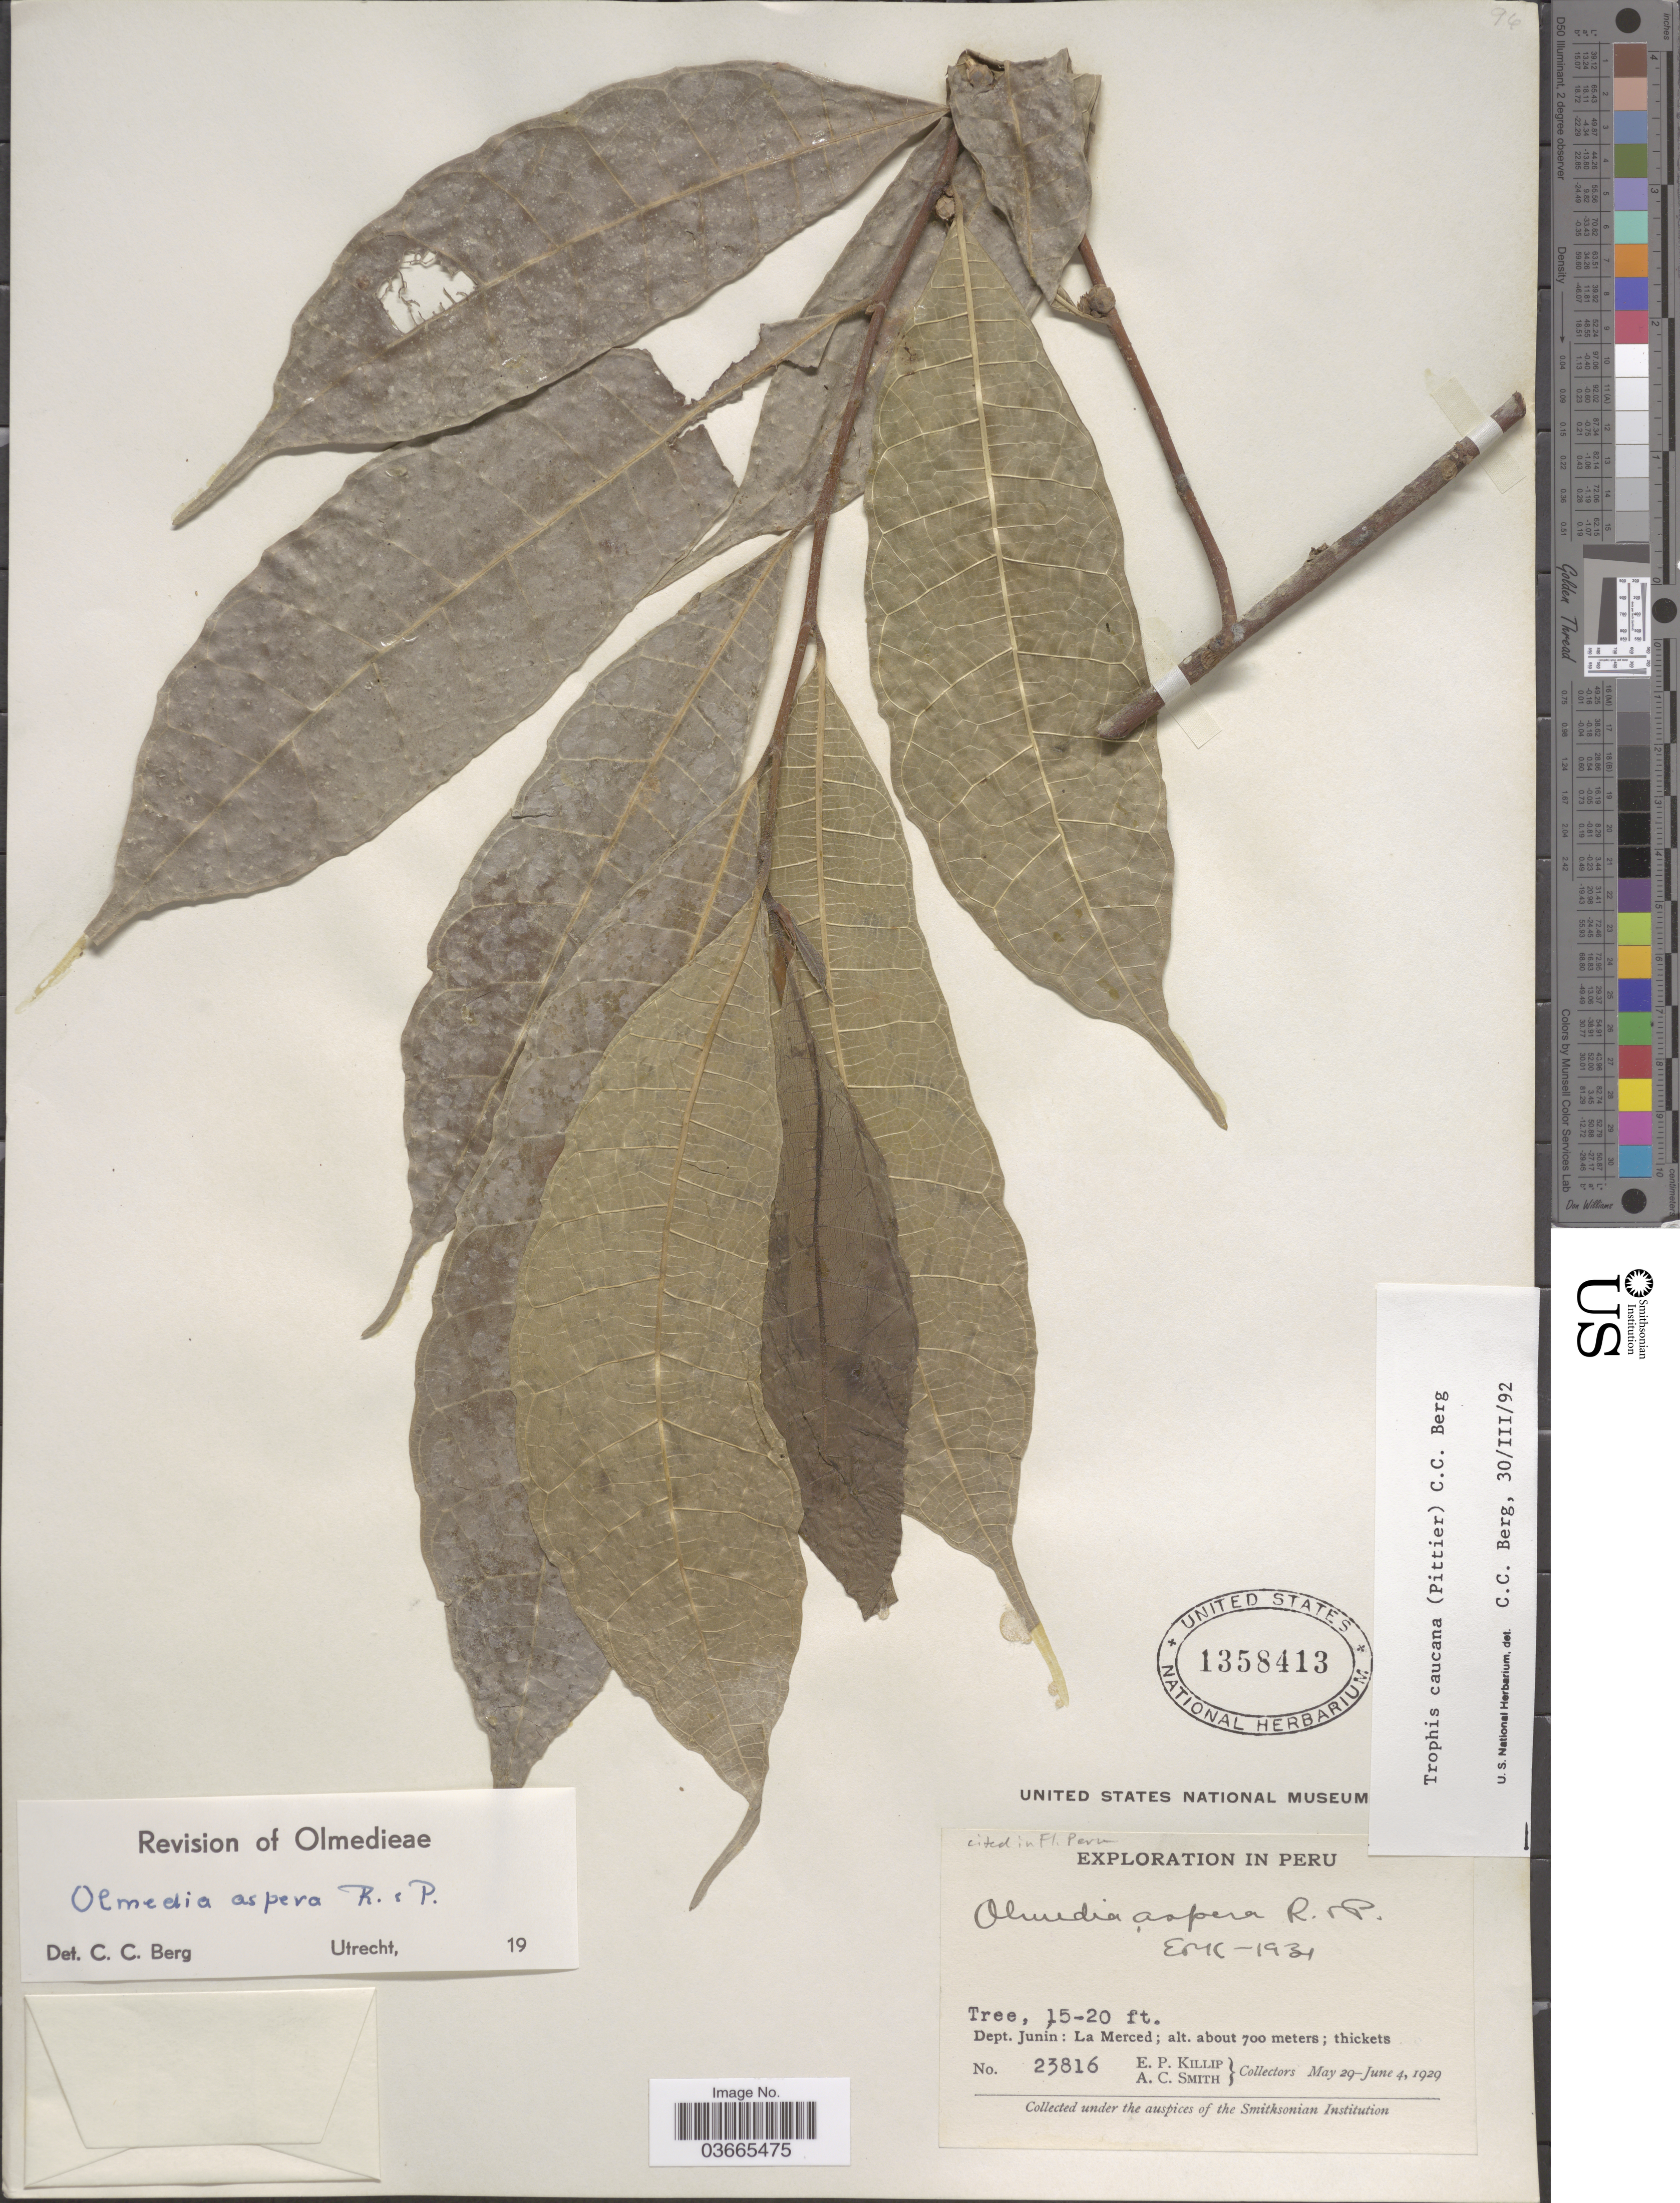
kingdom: Plantae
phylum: Tracheophyta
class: Magnoliopsida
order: Rosales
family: Moraceae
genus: Olmedia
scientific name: Olmedia aspera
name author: Ruiz & Pav.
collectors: E. P. Killip & A. C. Smith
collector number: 23816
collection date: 1929-05-29/1929-06-04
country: Peru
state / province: Junín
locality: Dept. Junín : La Merced.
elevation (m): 700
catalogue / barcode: US 1358413